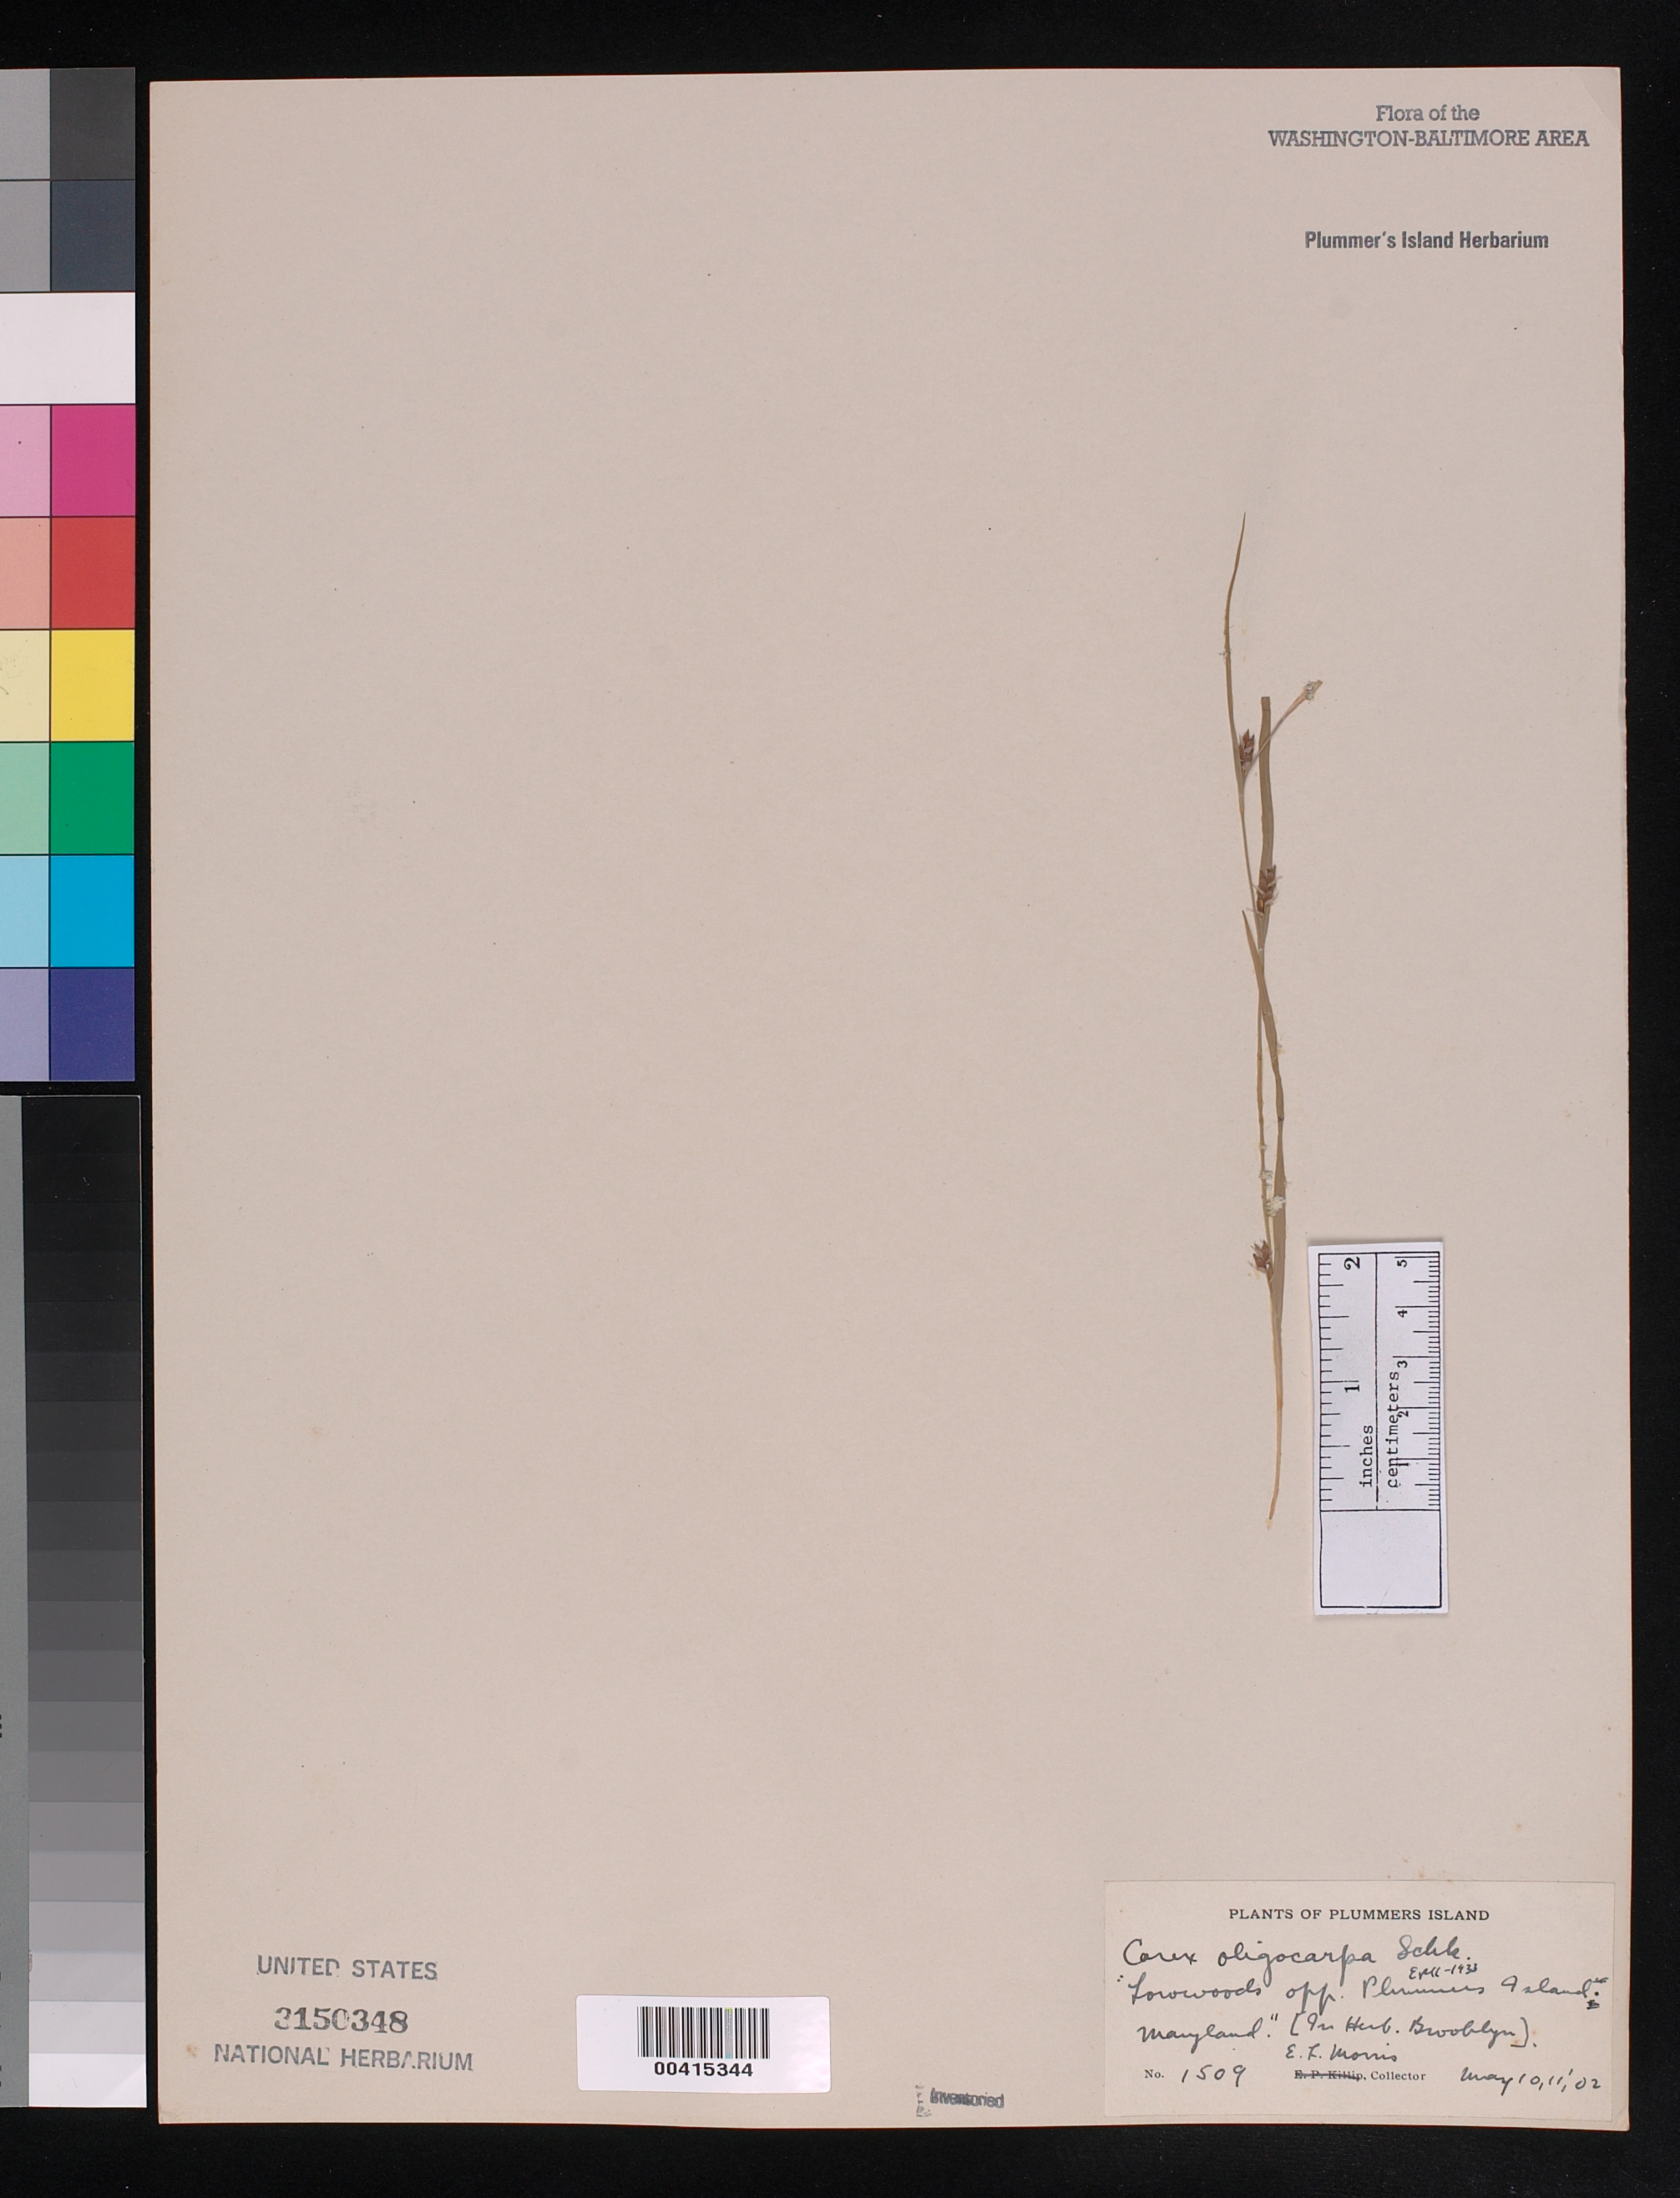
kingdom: Plantae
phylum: Tracheophyta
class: Liliopsida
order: Poales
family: Cyperaceae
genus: Carex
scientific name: Carex oligocarpa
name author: Willd.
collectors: E. L. Morris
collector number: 1509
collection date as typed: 10 May 1902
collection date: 1902-05-10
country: United States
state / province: Maryland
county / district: Montgomery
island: Plummers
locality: Plummer's Island Plummers Island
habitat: Low woods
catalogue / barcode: US 3150348